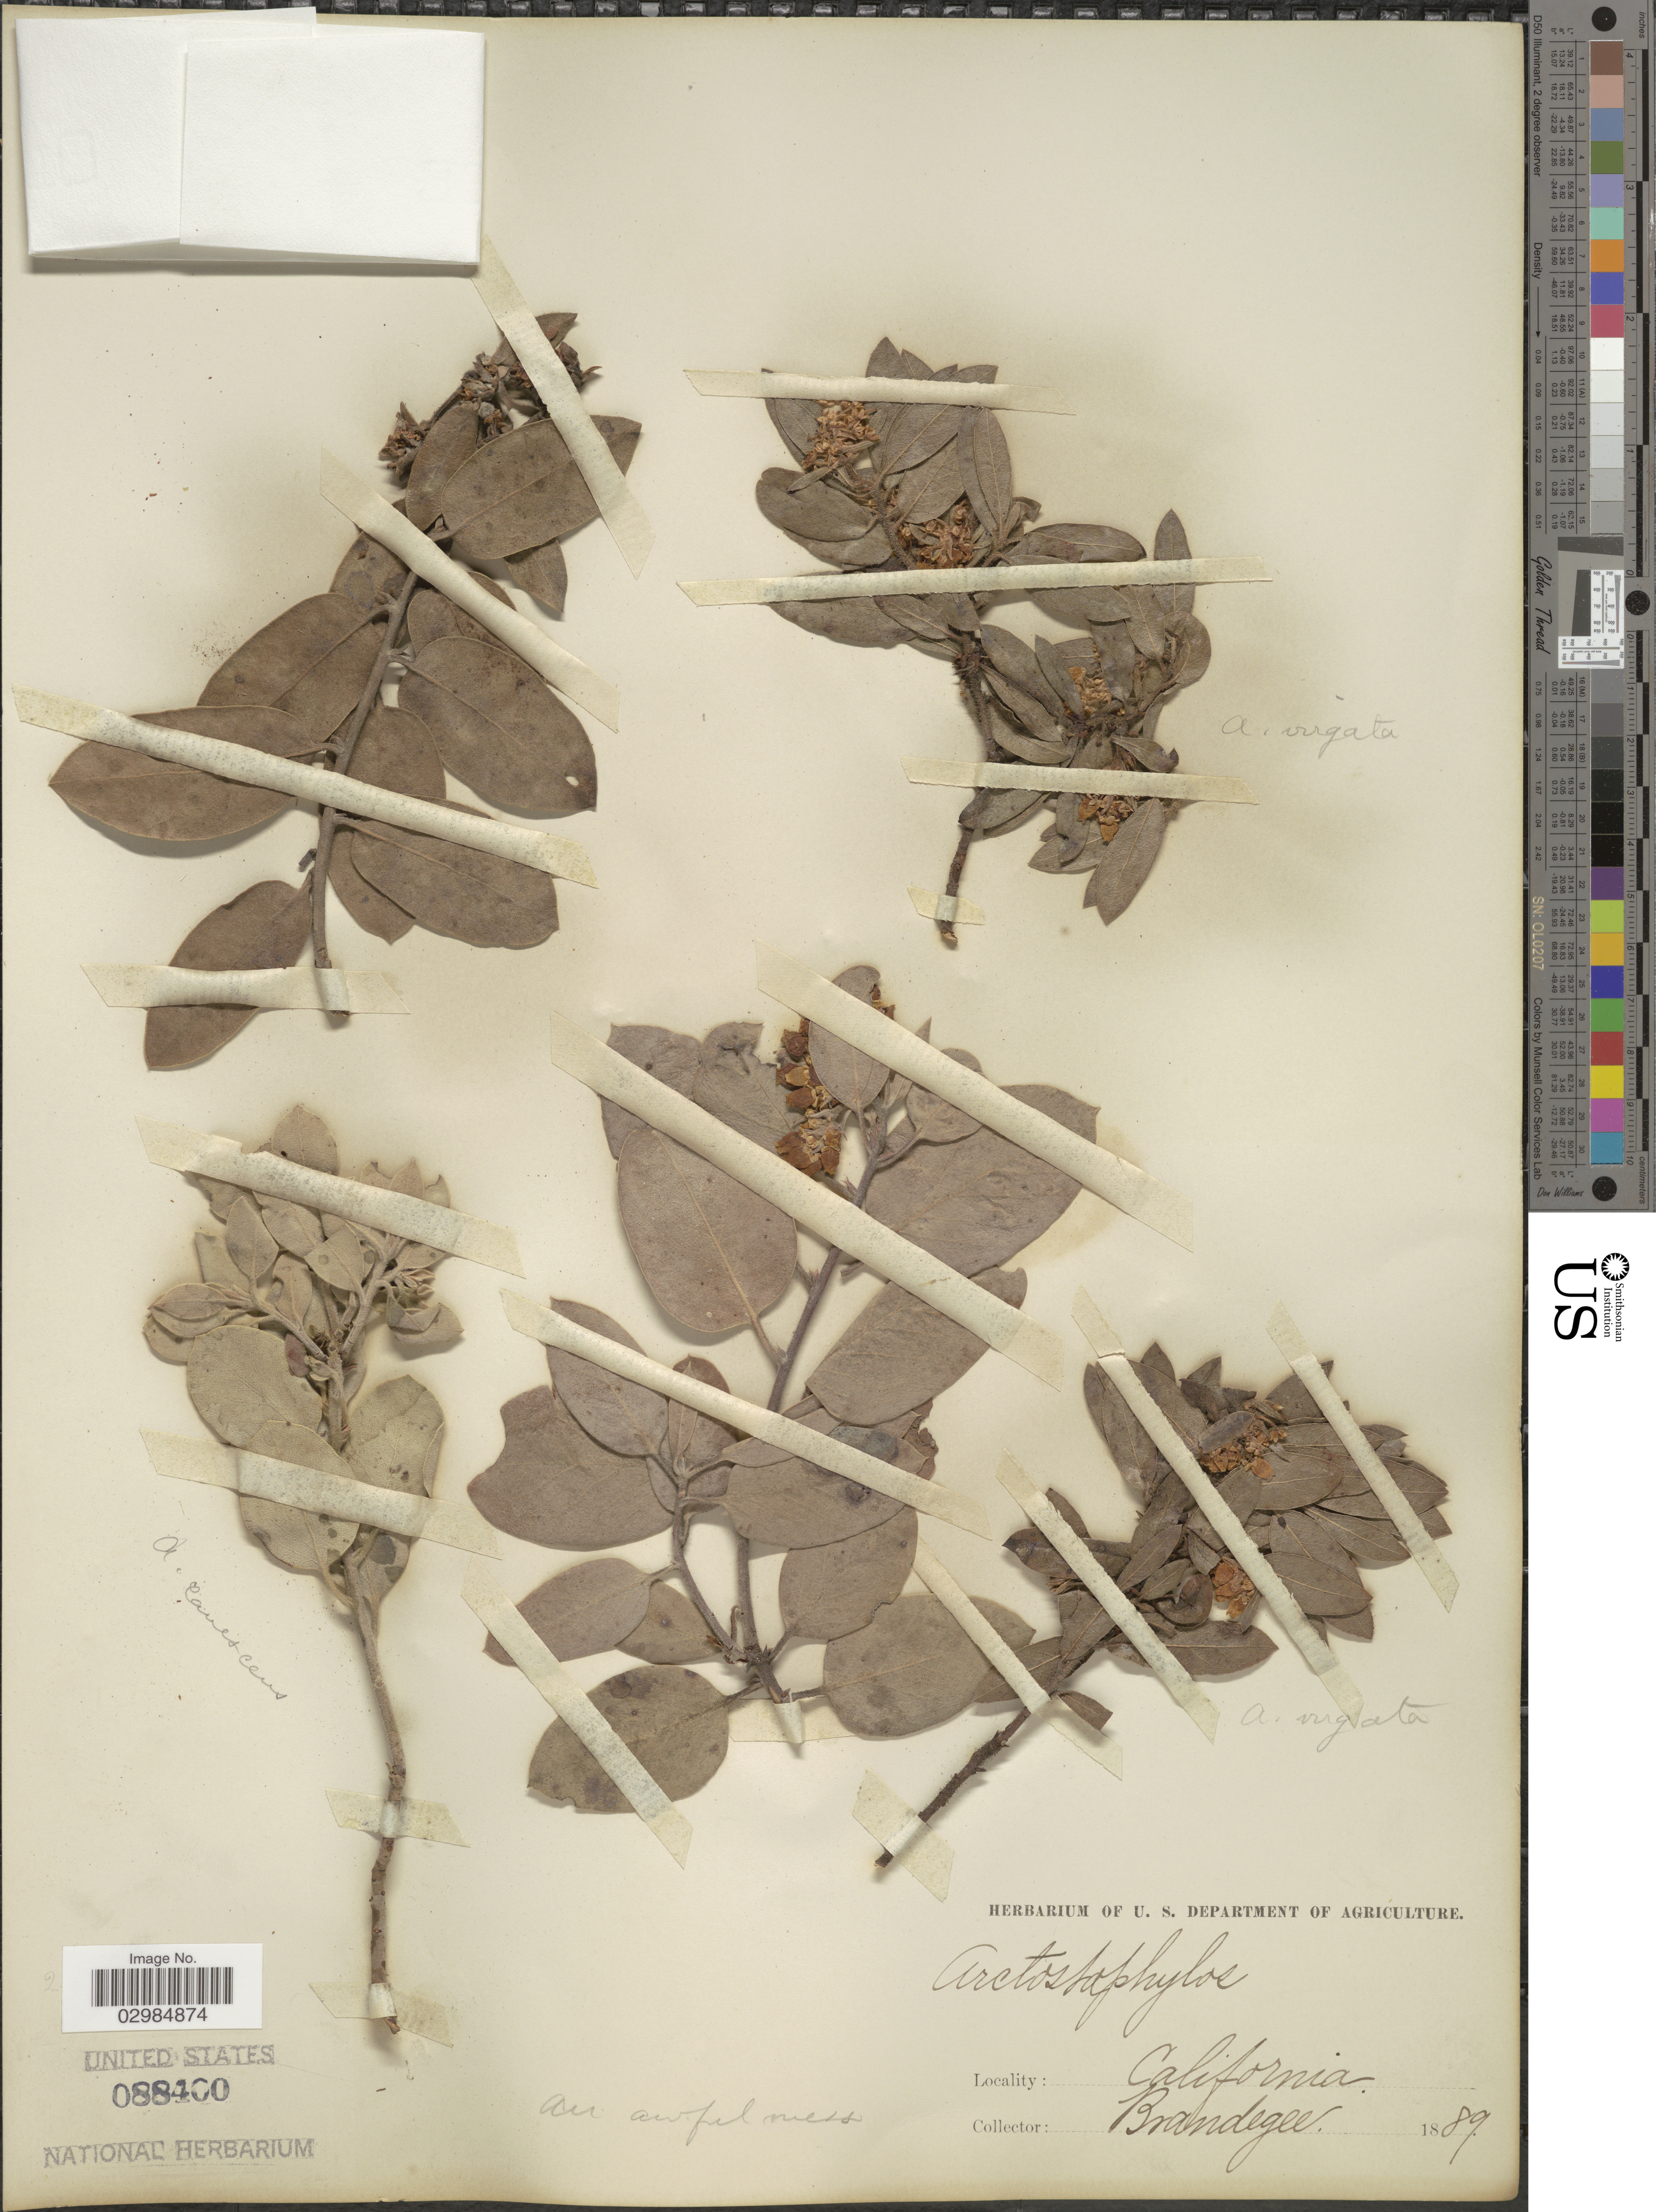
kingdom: Plantae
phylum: Tracheophyta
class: Magnoliopsida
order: Ericales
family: Ericaceae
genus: Arctostaphylos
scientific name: Arctostaphylos tomentosa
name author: (Pursh) Lindl.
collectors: -- Brandegee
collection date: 1889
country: United States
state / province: California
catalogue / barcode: US 88400